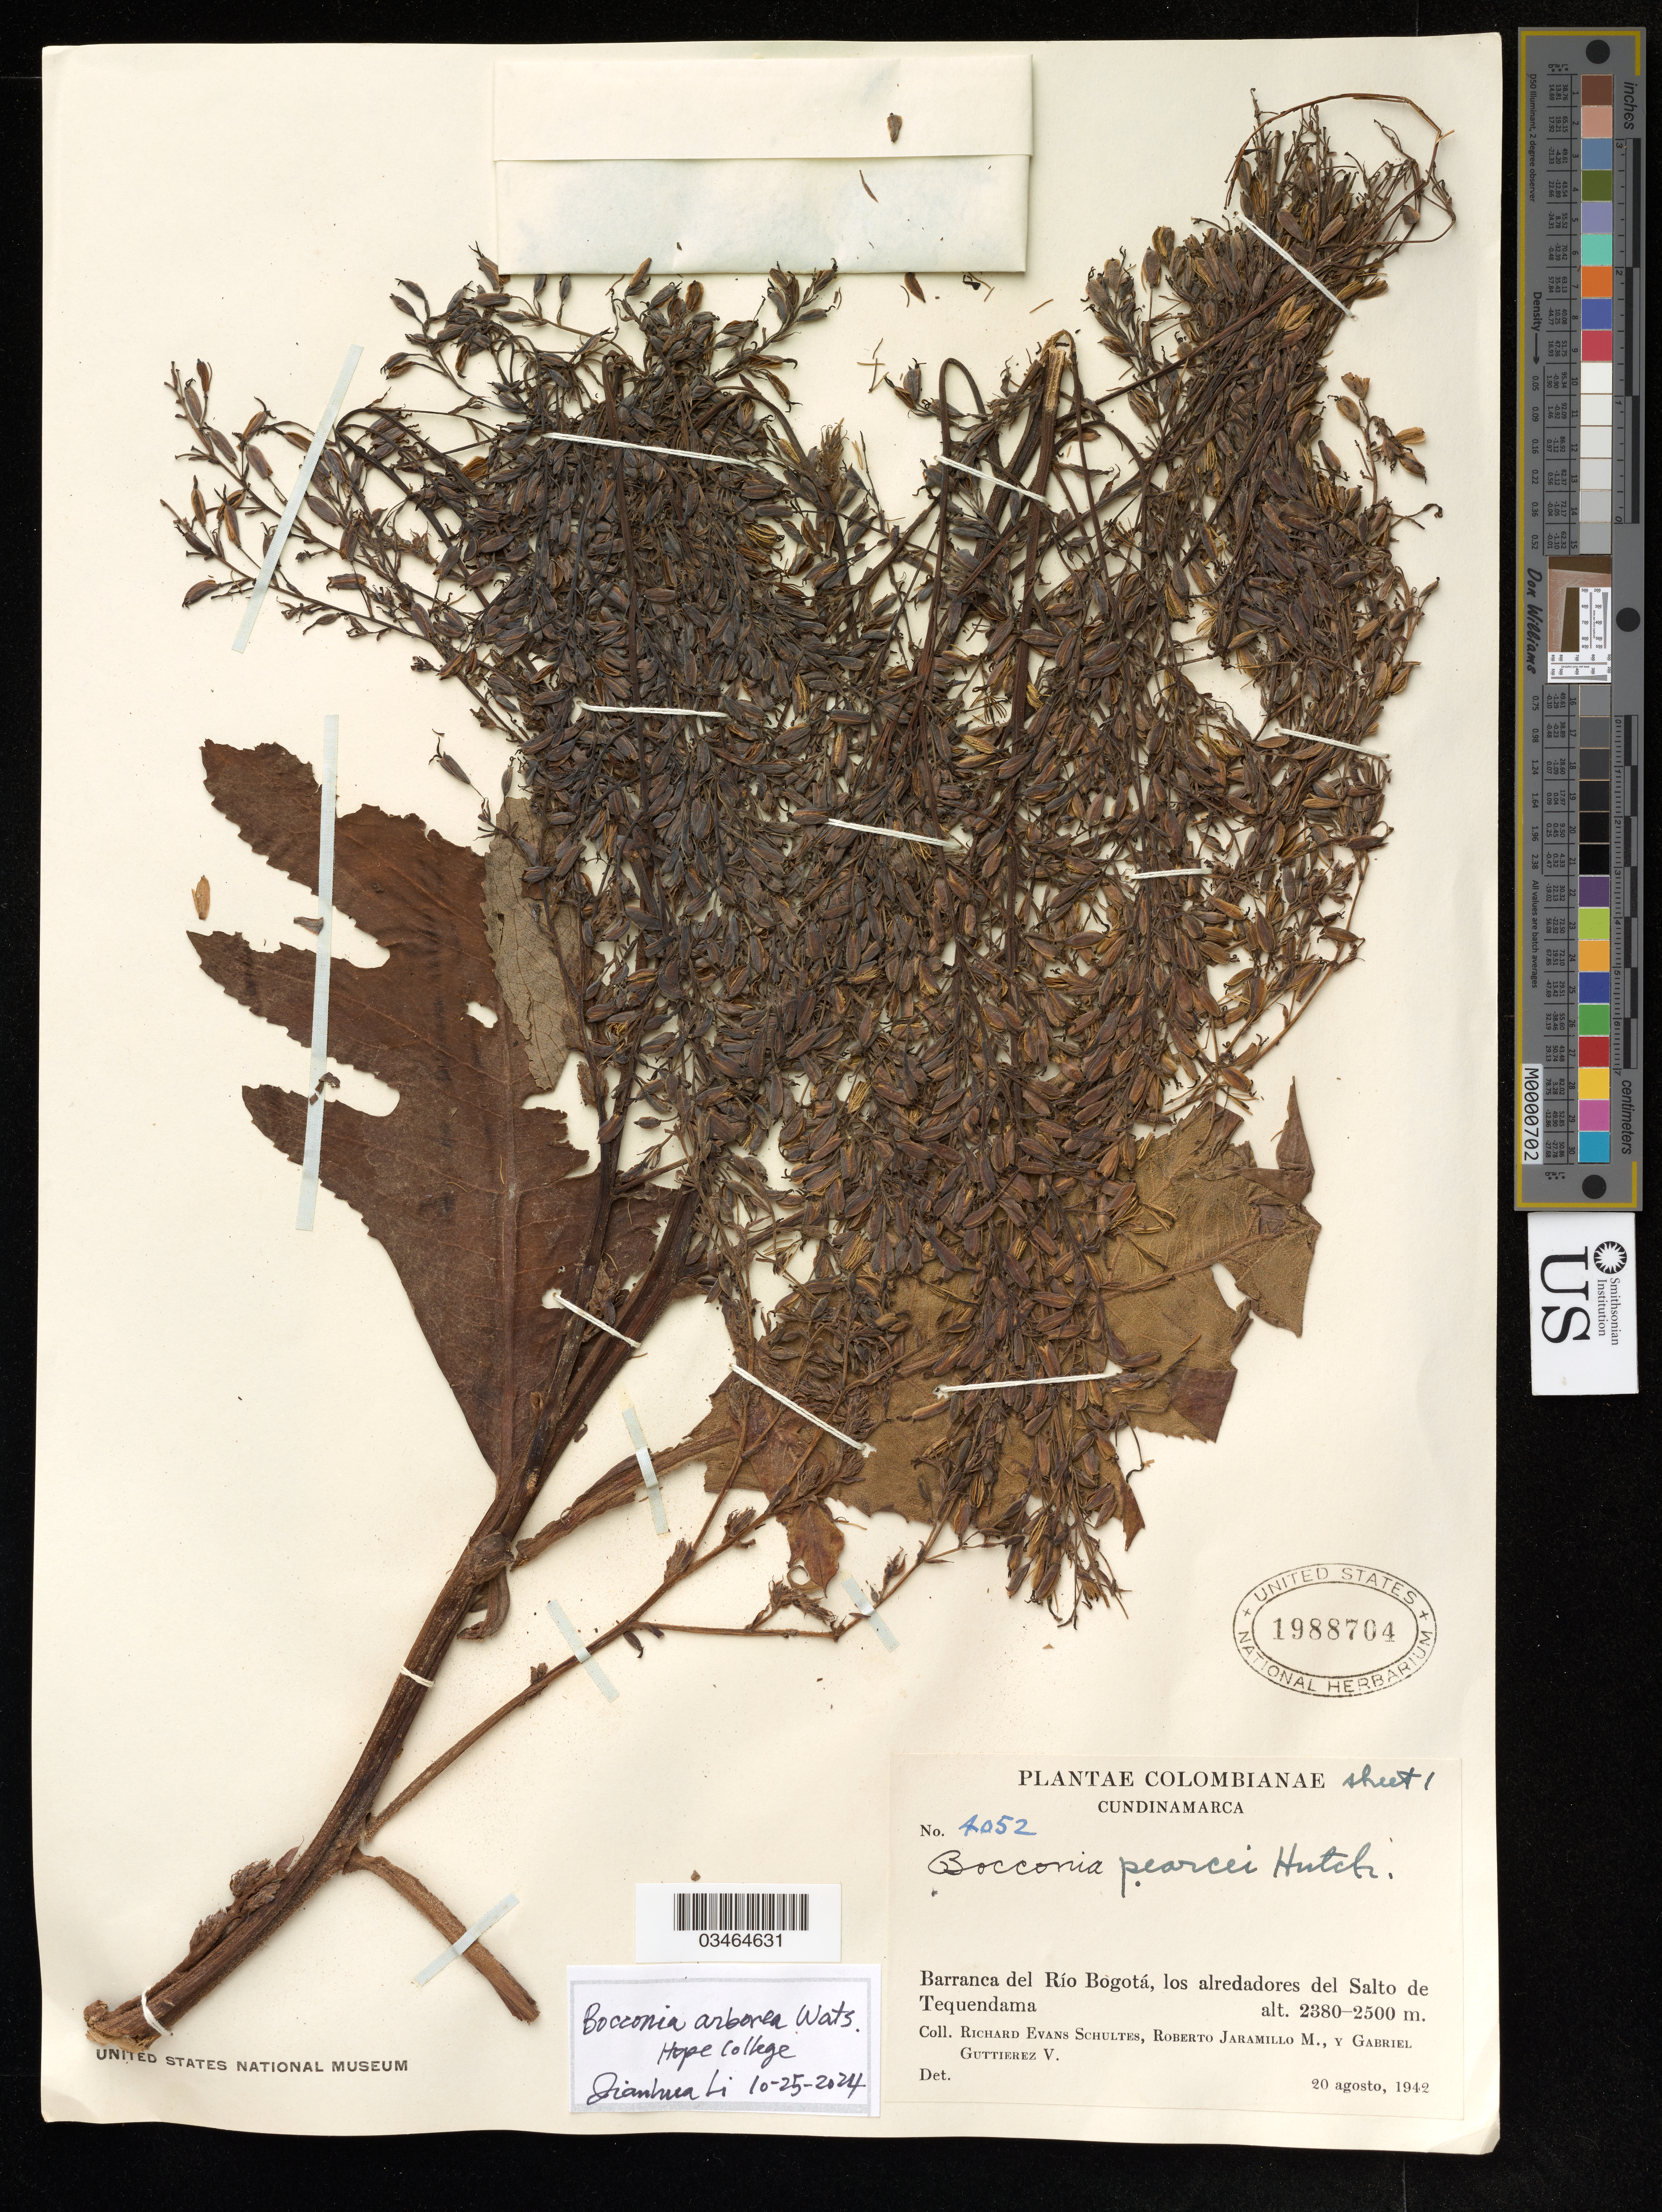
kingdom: Plantae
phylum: Tracheophyta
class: Magnoliopsida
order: Ranunculales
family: Papaveraceae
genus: Bocconia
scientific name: Bocconia arborea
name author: S. Watson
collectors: R. Schultes, R. Jaramillo M. & G. Guttierez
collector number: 4052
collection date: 1942-08-20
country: Colombia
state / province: Cundinamarca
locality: Barranca del Río Bogotá, los alrededores del Salto de Tequendama.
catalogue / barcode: US 1988704